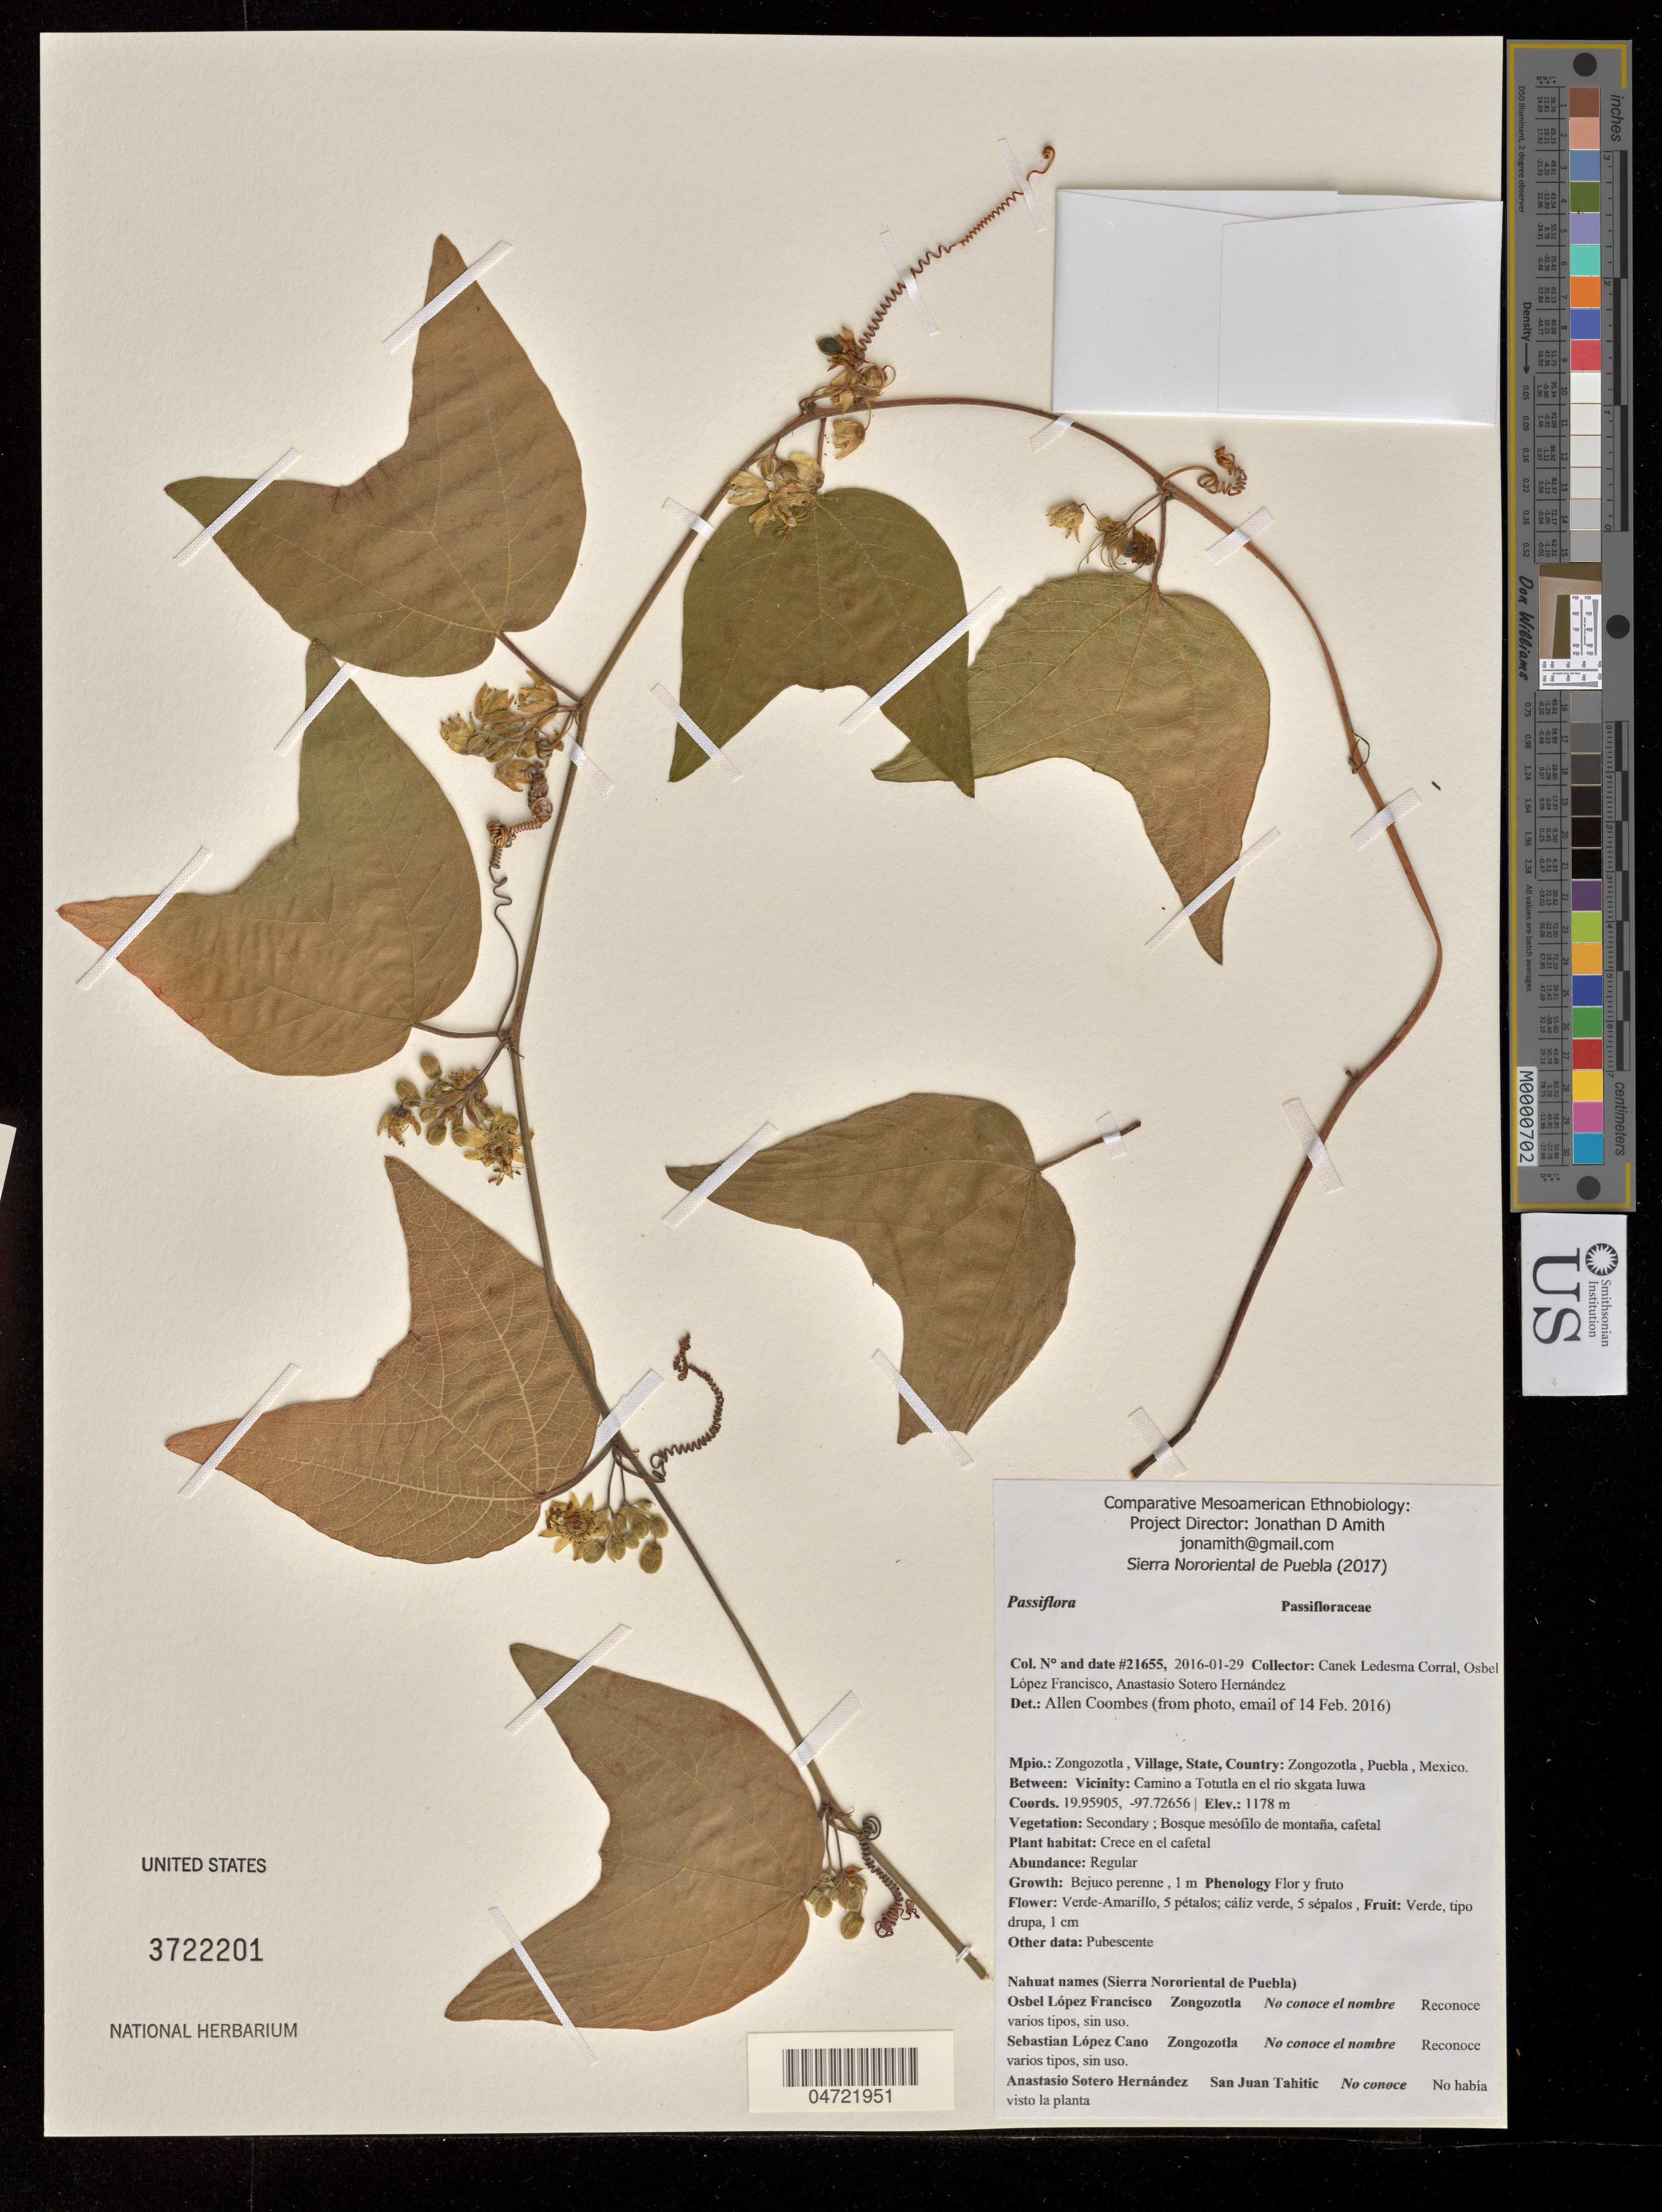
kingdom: Plantae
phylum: Tracheophyta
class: Magnoliopsida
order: Malpighiales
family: Passifloraceae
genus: Passiflora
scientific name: Passiflora sp.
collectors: Canek Ledesma C., O. López Francisco & A. Sotero H.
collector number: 21655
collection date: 2016-01-29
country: Mexico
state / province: Puebla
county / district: Zongozotla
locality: Camino a Totutla en el rio skgata luwa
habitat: Crece en el cafetal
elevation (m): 1178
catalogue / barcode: US 3722201